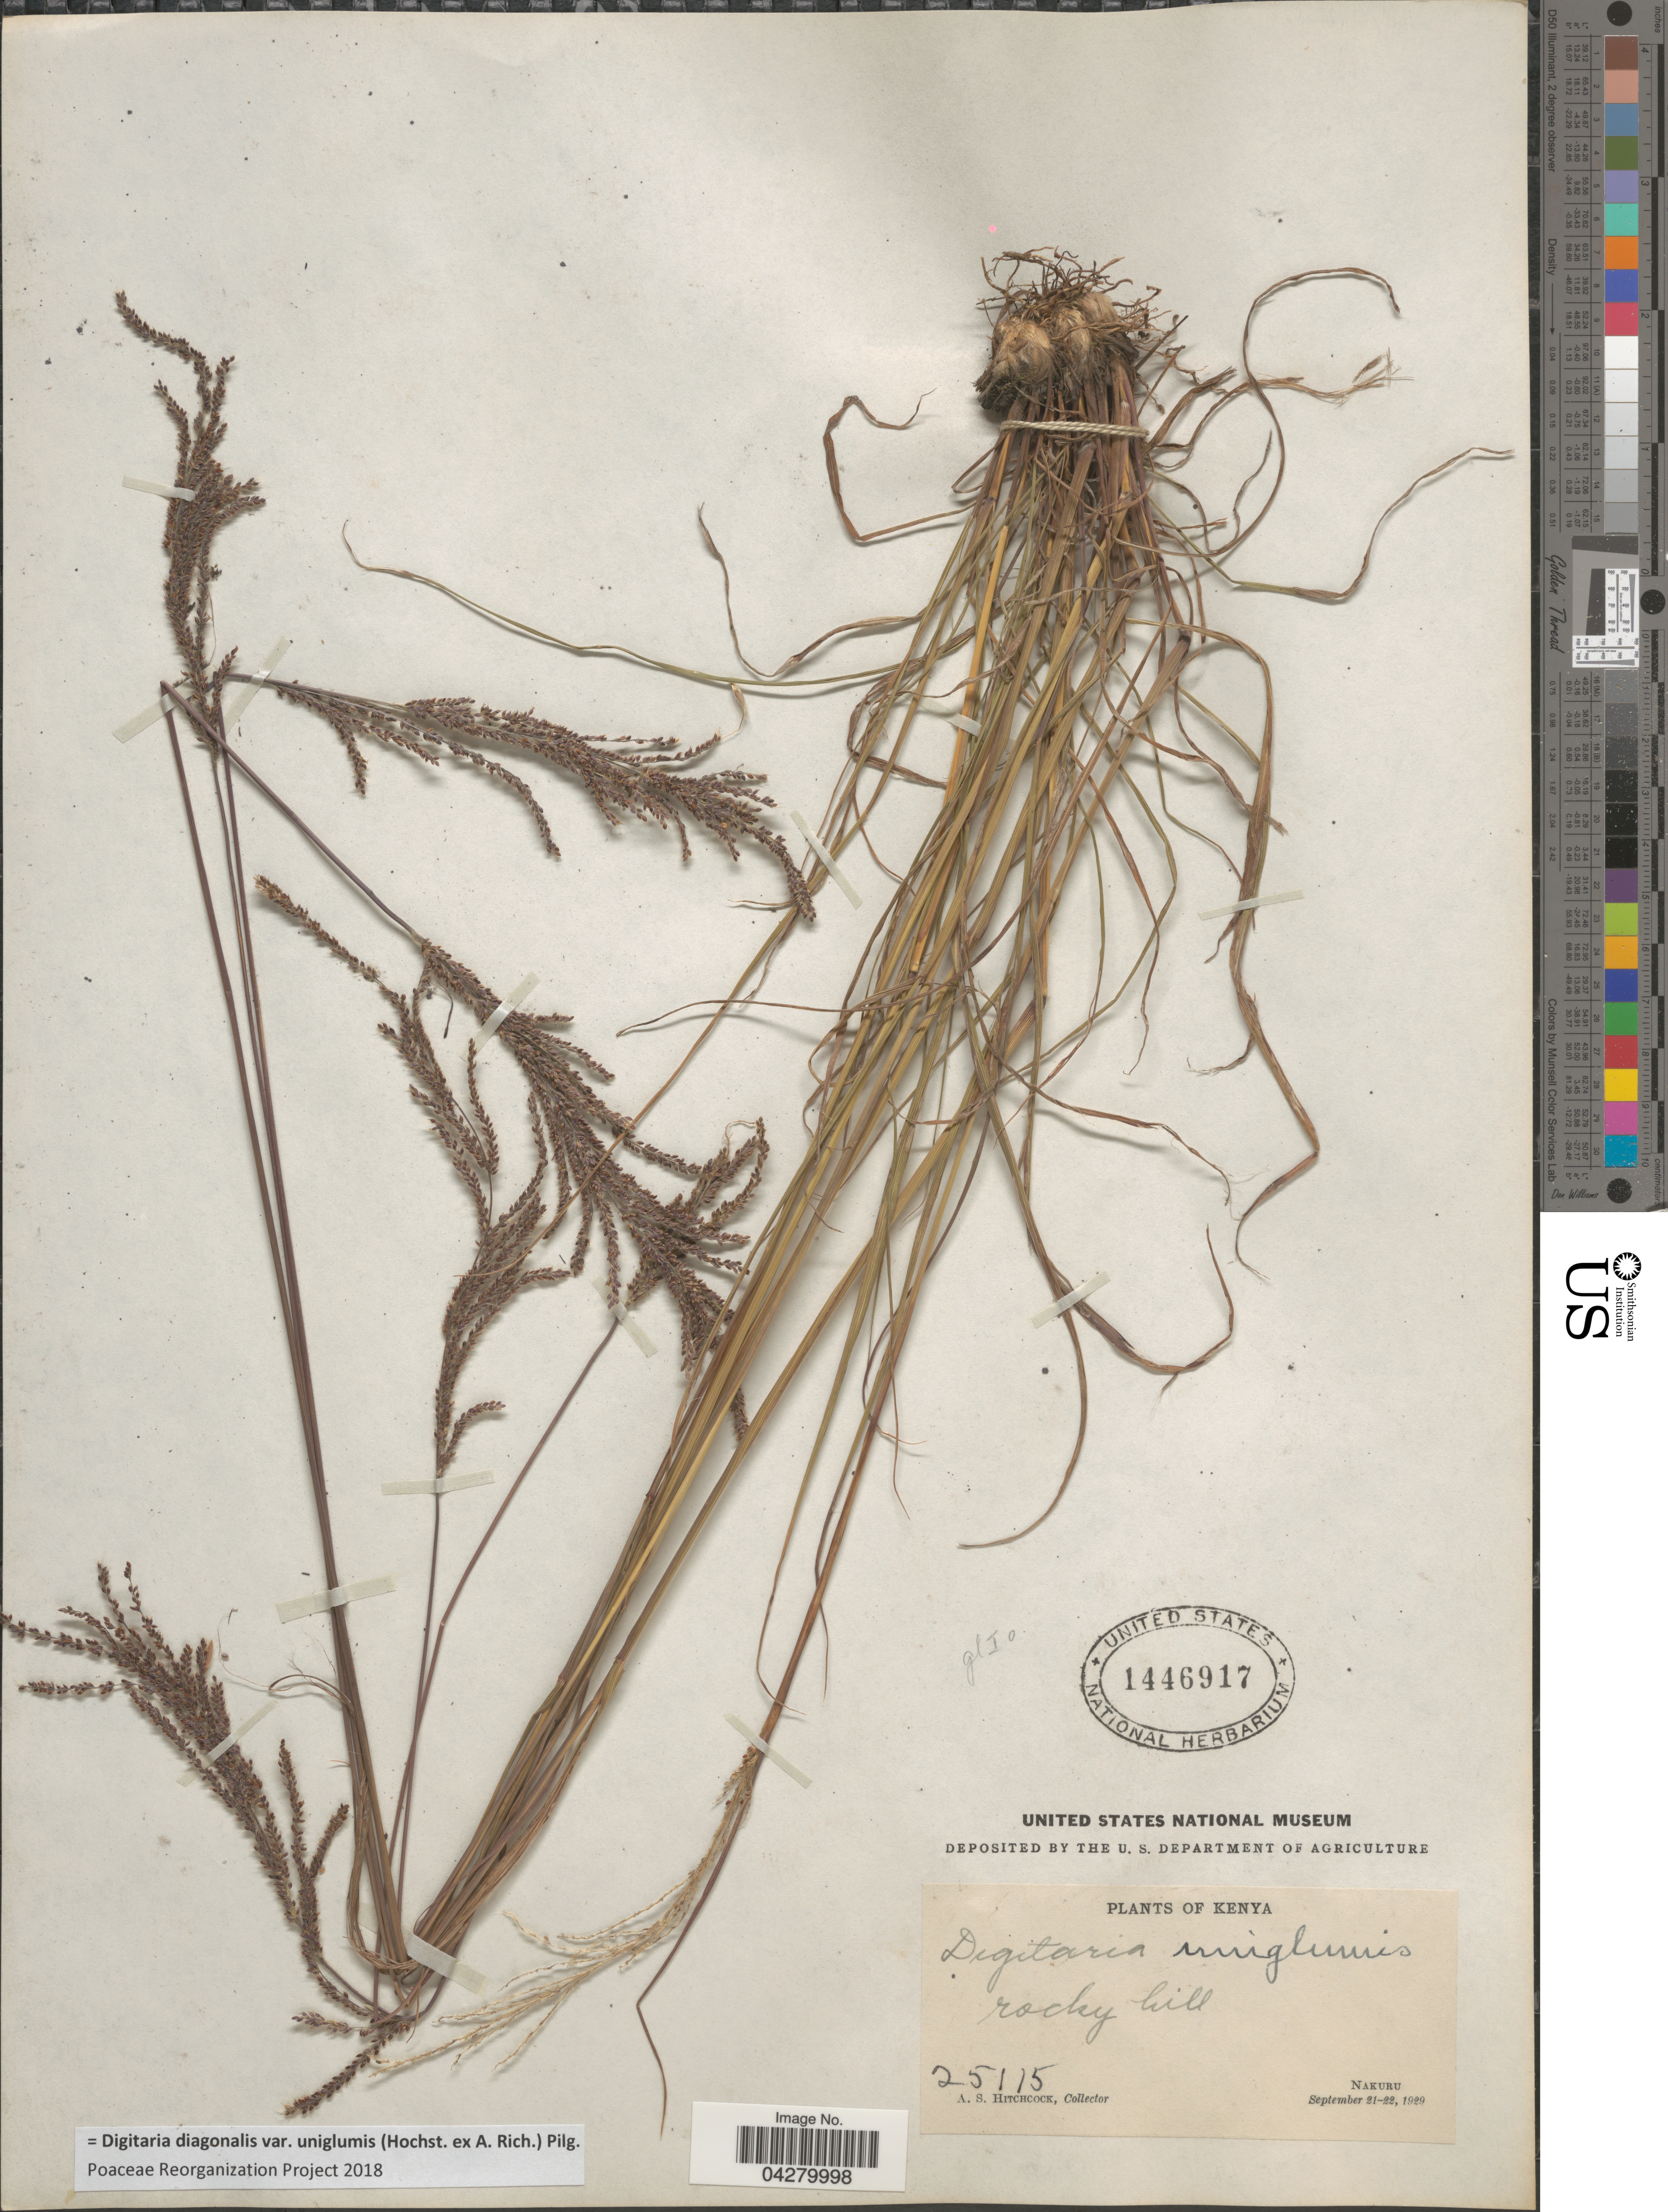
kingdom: Plantae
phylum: Tracheophyta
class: Liliopsida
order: Poales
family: Poaceae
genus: Digitaria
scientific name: Digitaria diagonalis var. uniglumis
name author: (Hochst. ex A. Rich.) Pilg.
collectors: A. S. Hitchcock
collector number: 25115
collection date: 1929-09-21/1929-09-22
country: Kenya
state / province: Nakuru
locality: Rocky hill Nakuru.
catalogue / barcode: US 1446917